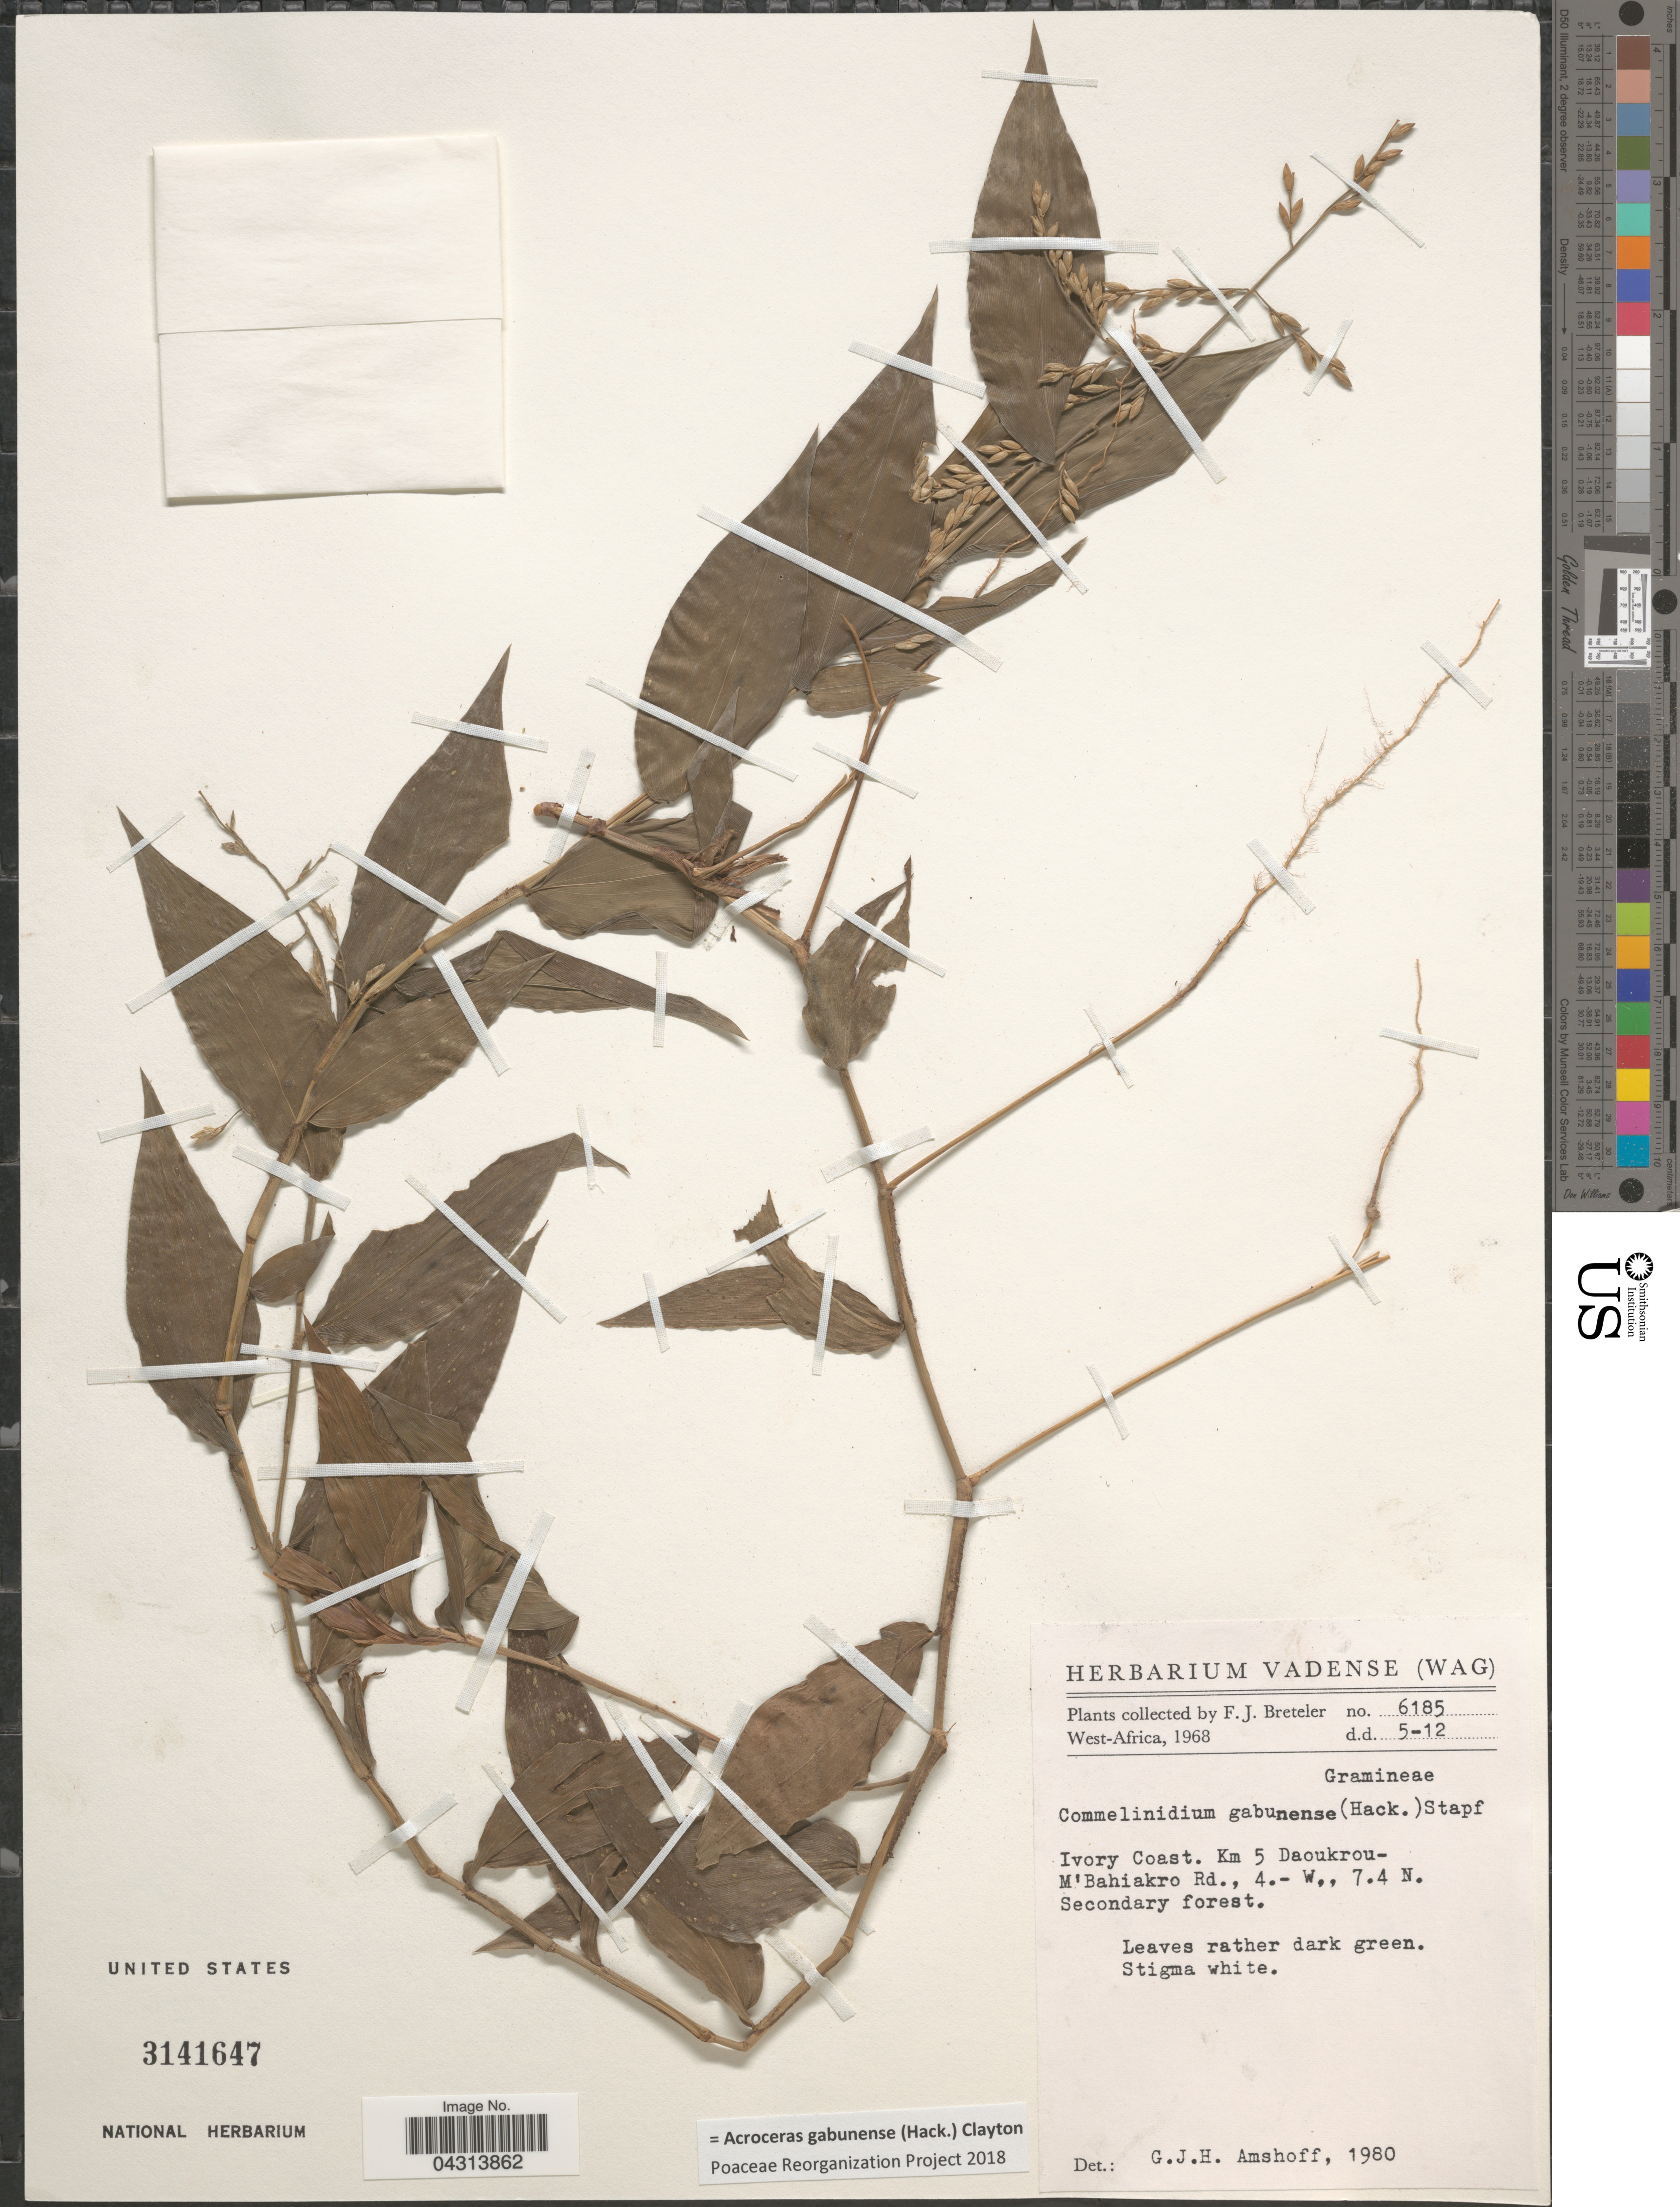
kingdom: Plantae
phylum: Tracheophyta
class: Liliopsida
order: Poales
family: Poaceae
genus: Acroceras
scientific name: Acroceras gabunense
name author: (Hack.) Clayton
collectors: F. J. Breteler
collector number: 6185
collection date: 1968-12-05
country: Ivory Coast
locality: Km 5 Daoukrou-M'Bahiakro Rd., 4.-W., 7.4 N.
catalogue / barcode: US 3141647